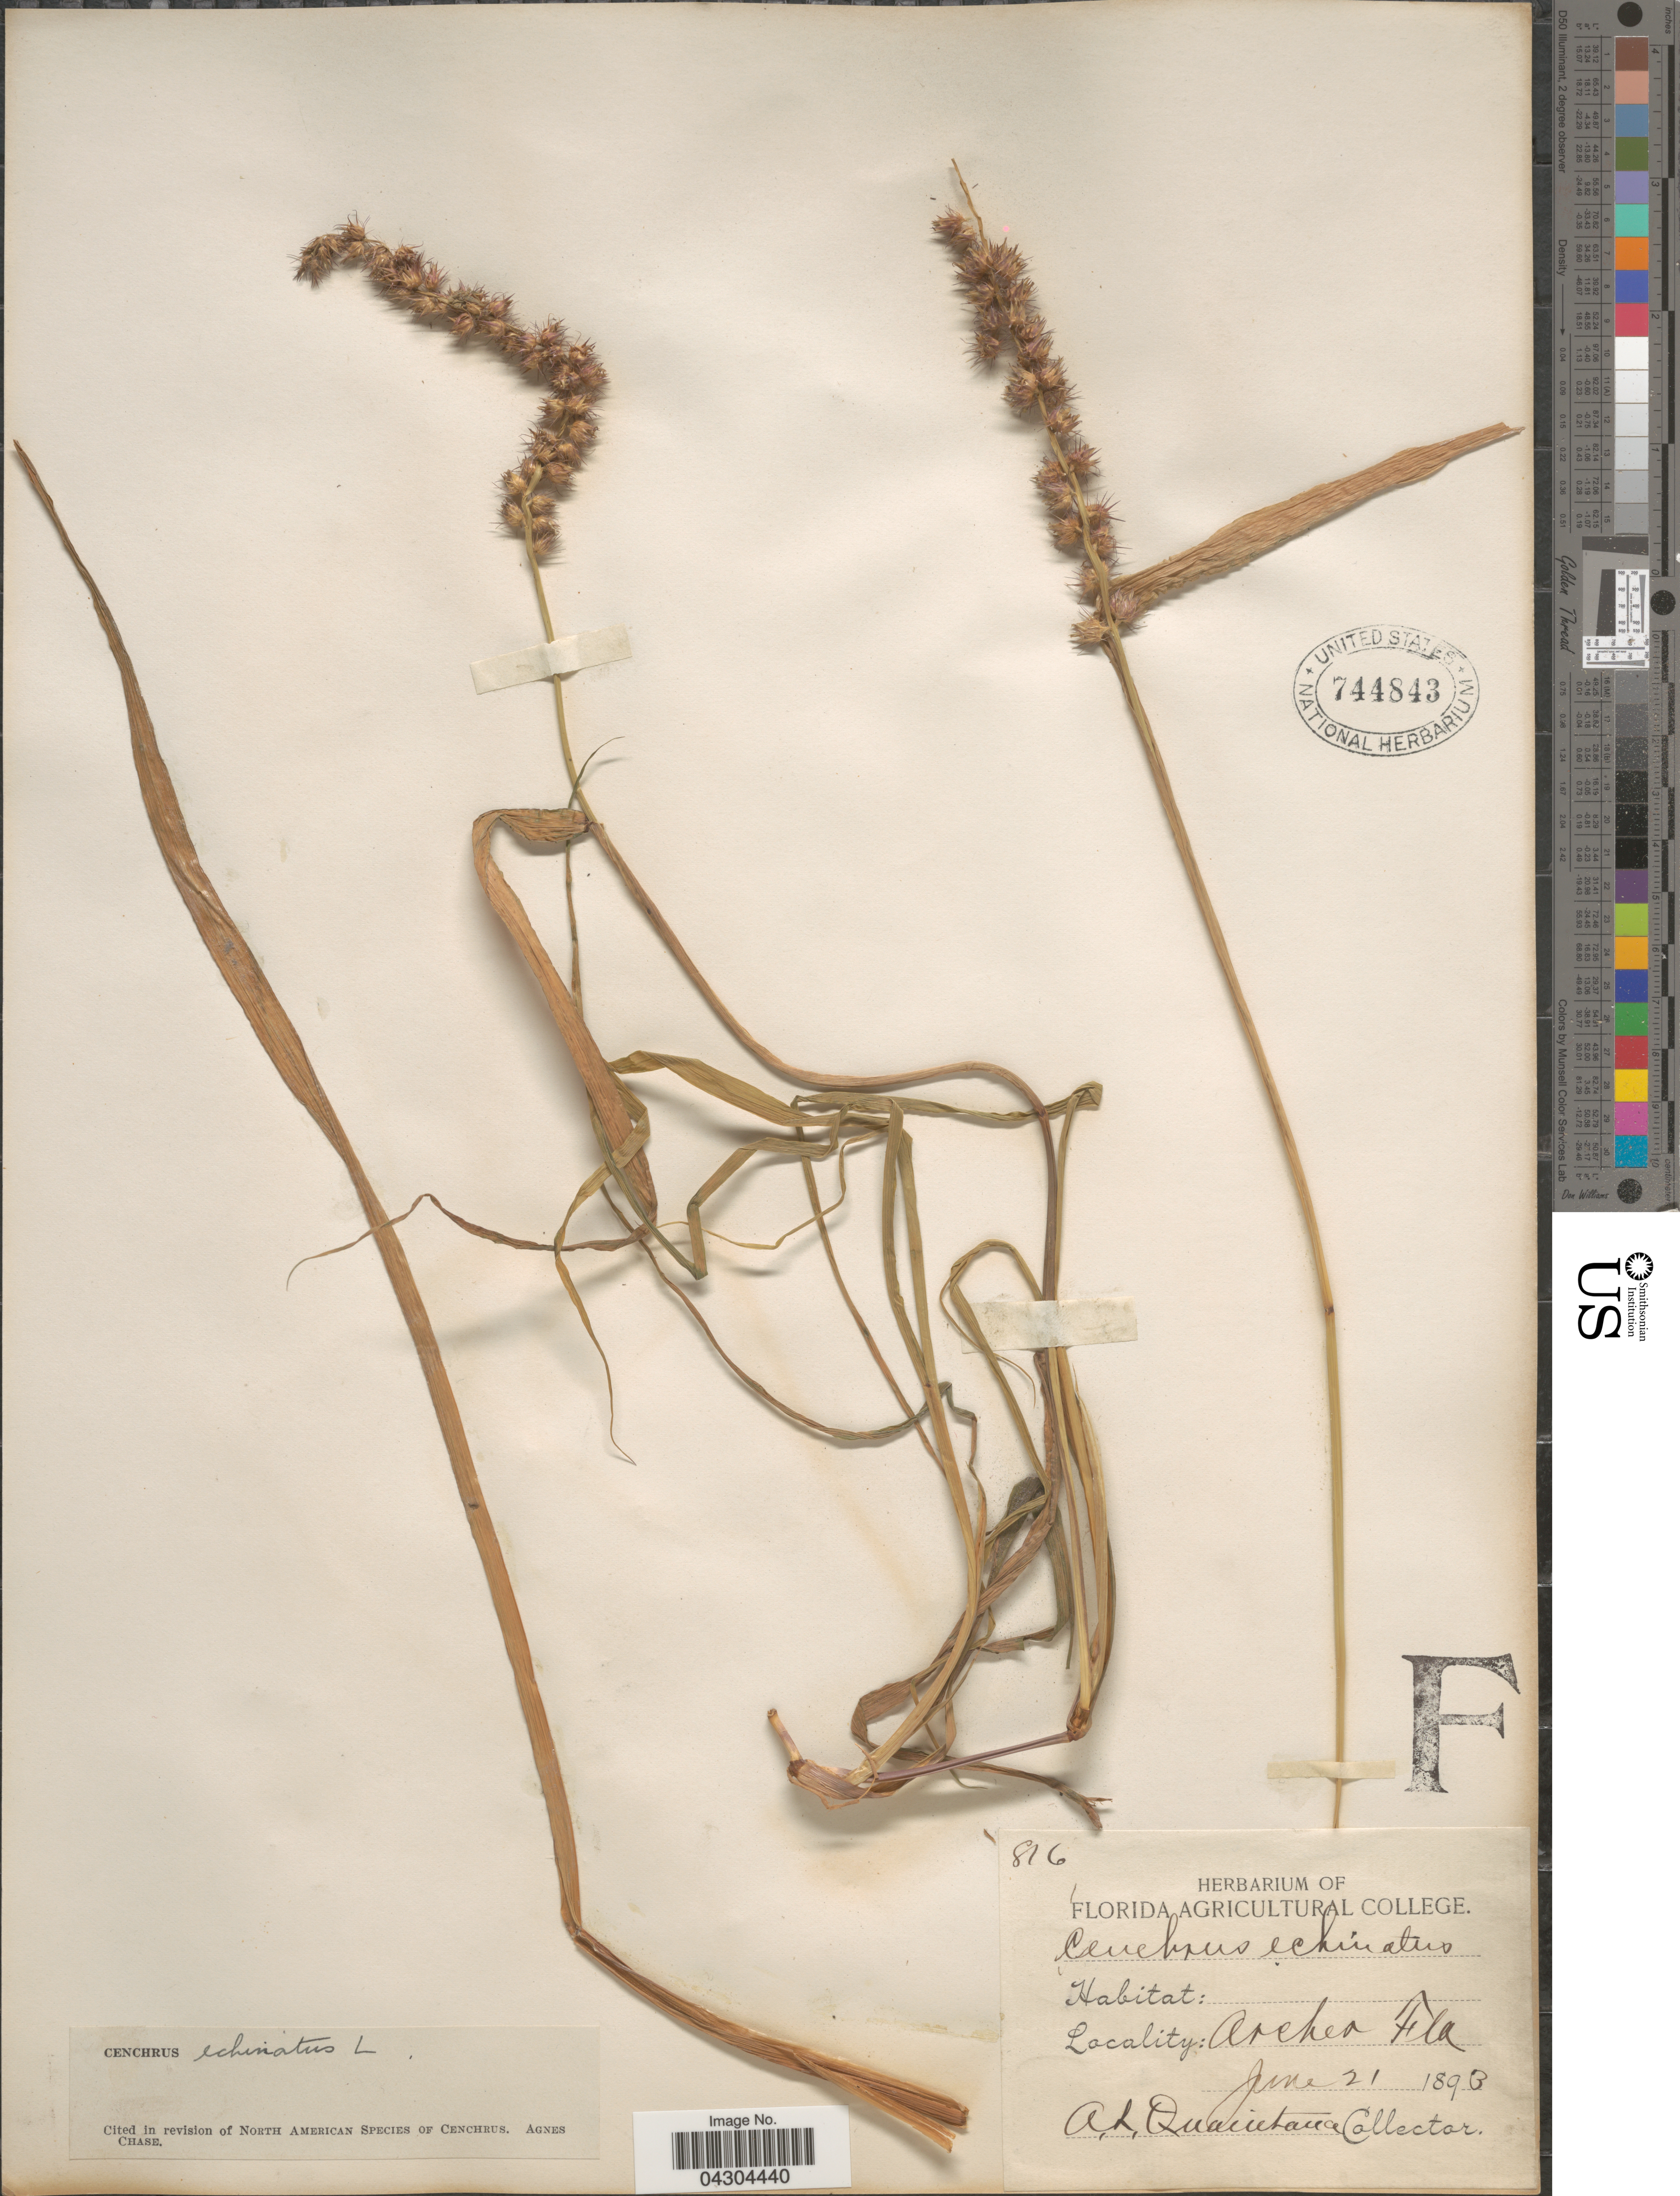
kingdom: Plantae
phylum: Tracheophyta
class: Liliopsida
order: Poales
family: Poaceae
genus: Cenchrus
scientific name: Cenchrus echinatus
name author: L.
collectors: A. Quaintance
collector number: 816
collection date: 1893-06-21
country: United States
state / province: Florida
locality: Archer.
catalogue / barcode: US 744843